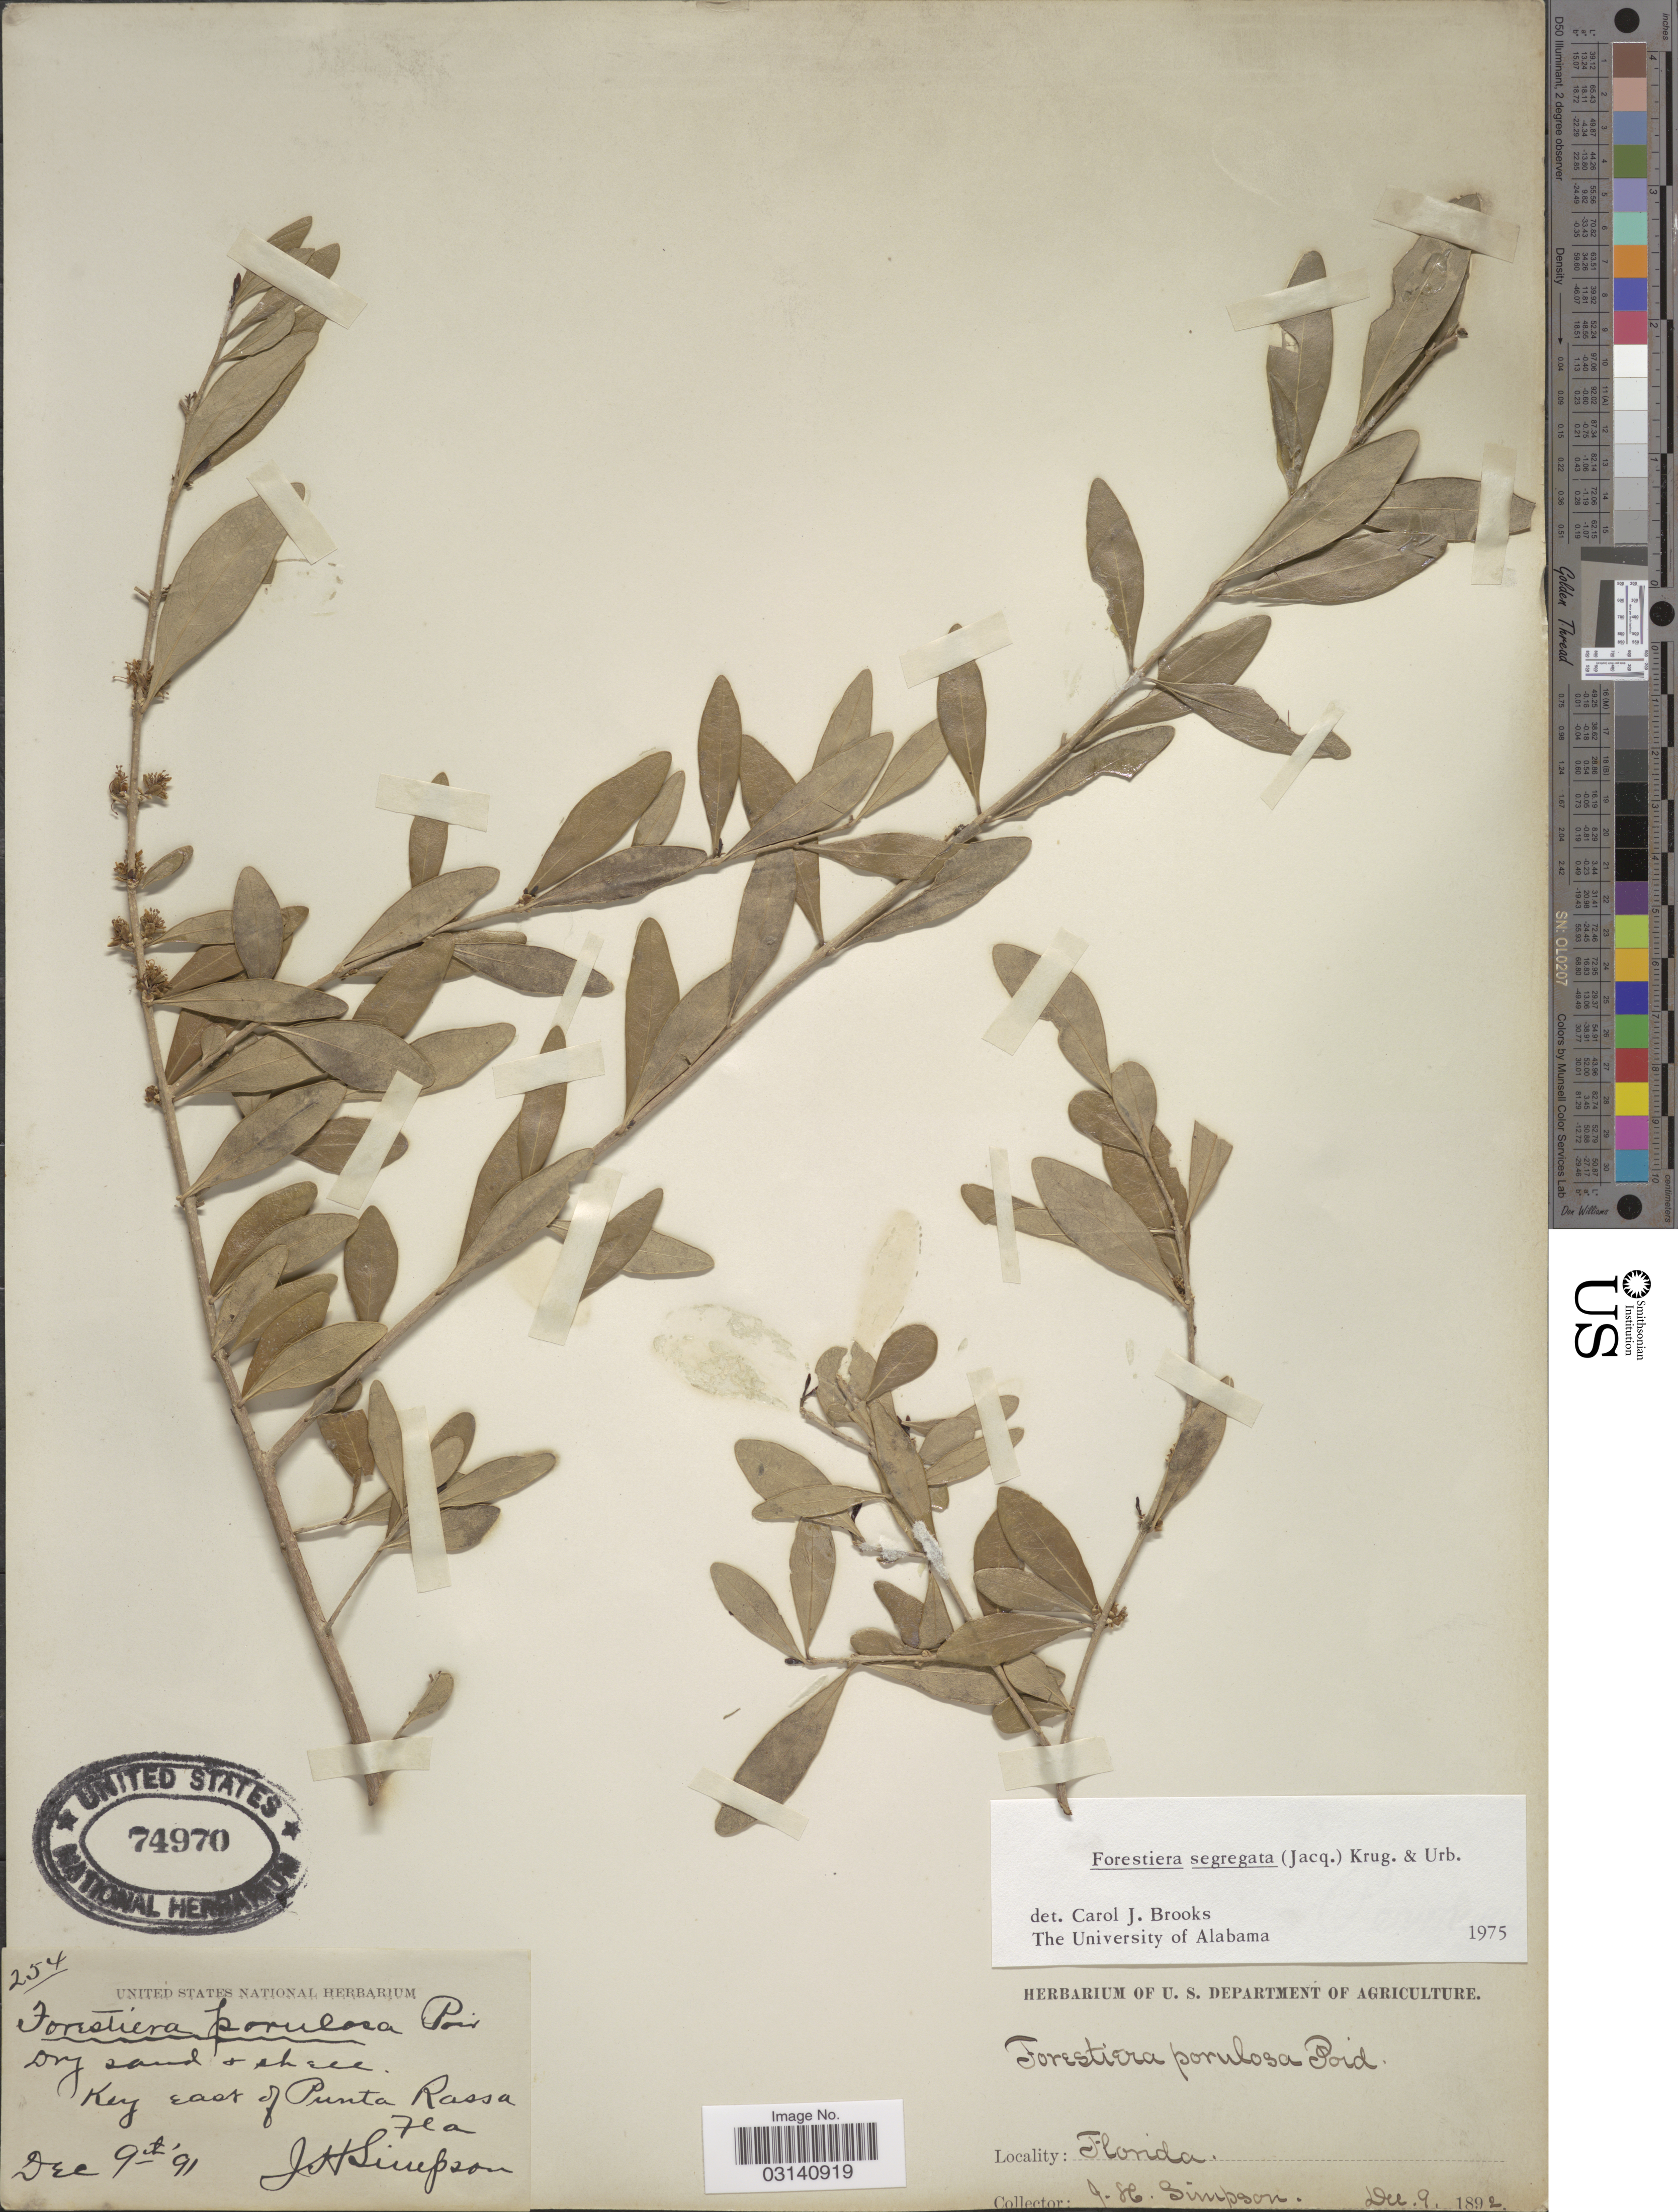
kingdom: Plantae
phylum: Tracheophyta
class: Magnoliopsida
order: Lamiales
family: Oleaceae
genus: Forestiera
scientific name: Forestiera segregata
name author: (Jacq.) Krug & Urb.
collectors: J. H. Simpson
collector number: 254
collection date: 1892-12-09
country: United States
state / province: Florida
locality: Key east of Punta Rassa Fla.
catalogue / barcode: US 74970